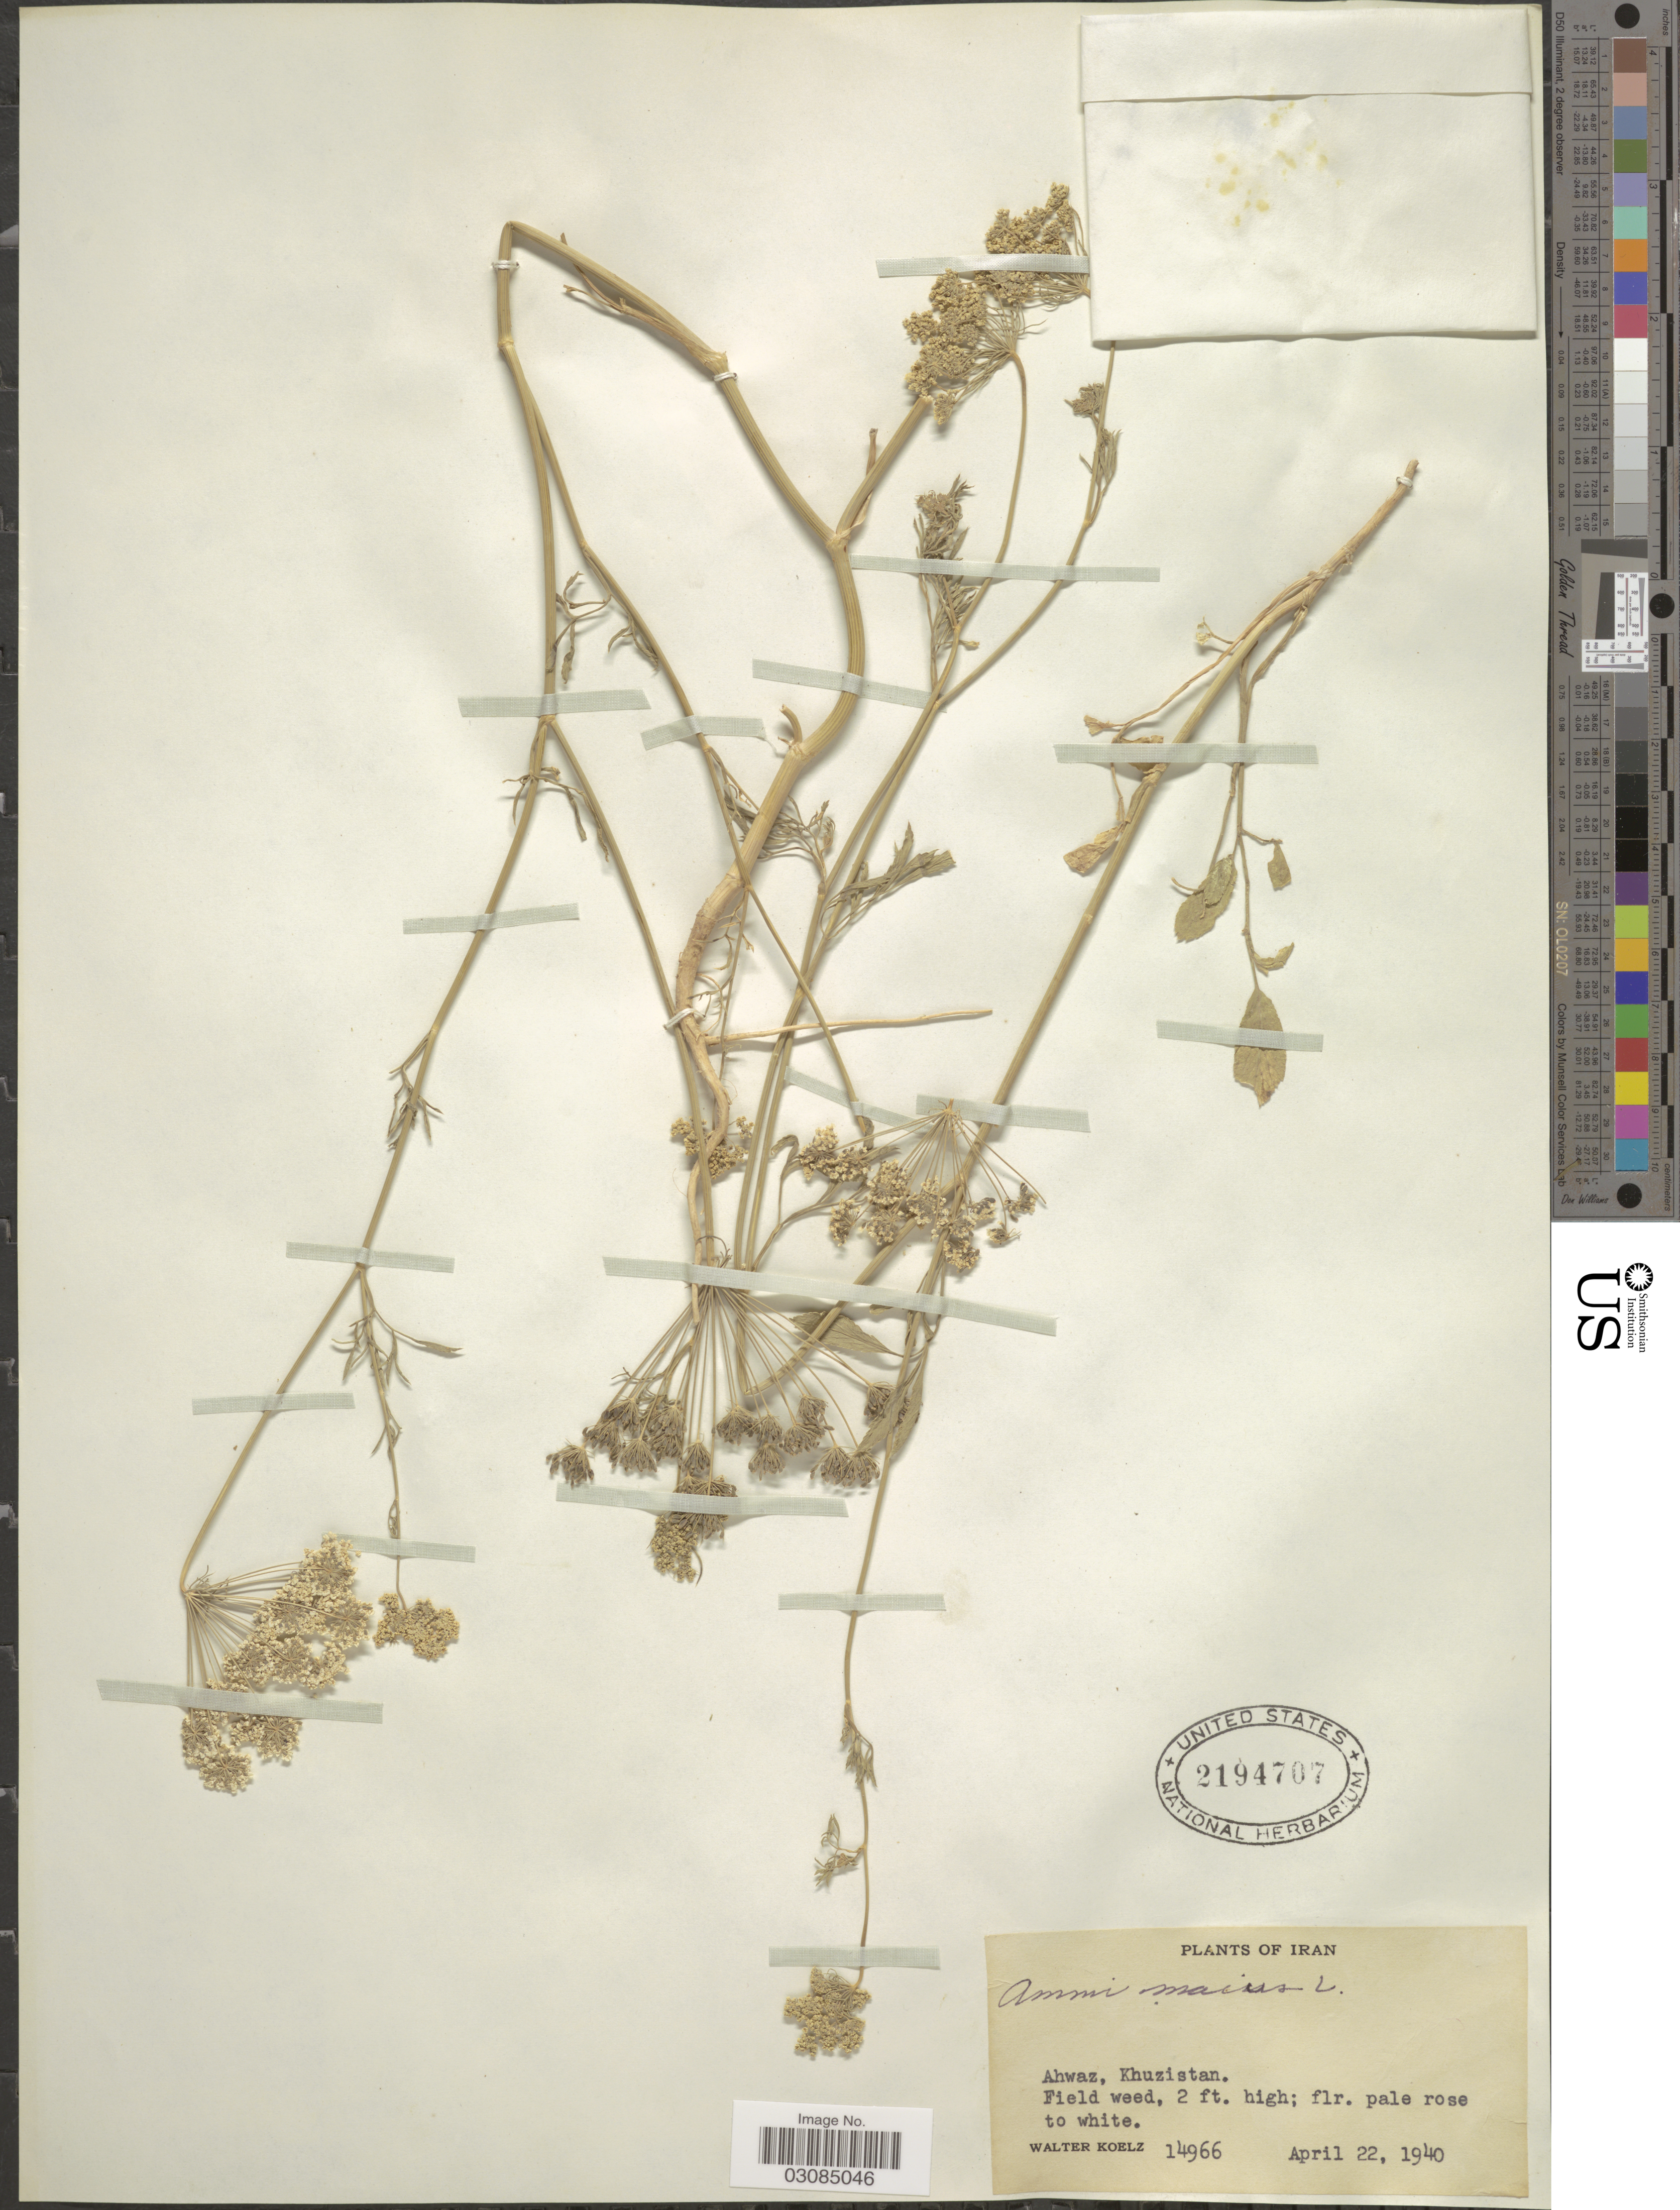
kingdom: Plantae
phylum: Tracheophyta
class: Magnoliopsida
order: Apiales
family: Apiaceae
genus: Ammi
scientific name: Ammi majus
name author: L.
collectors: W. N. Koelz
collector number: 14966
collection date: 1940-04-22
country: Iran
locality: Ahwaz, Khuzistan.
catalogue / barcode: US 2194707